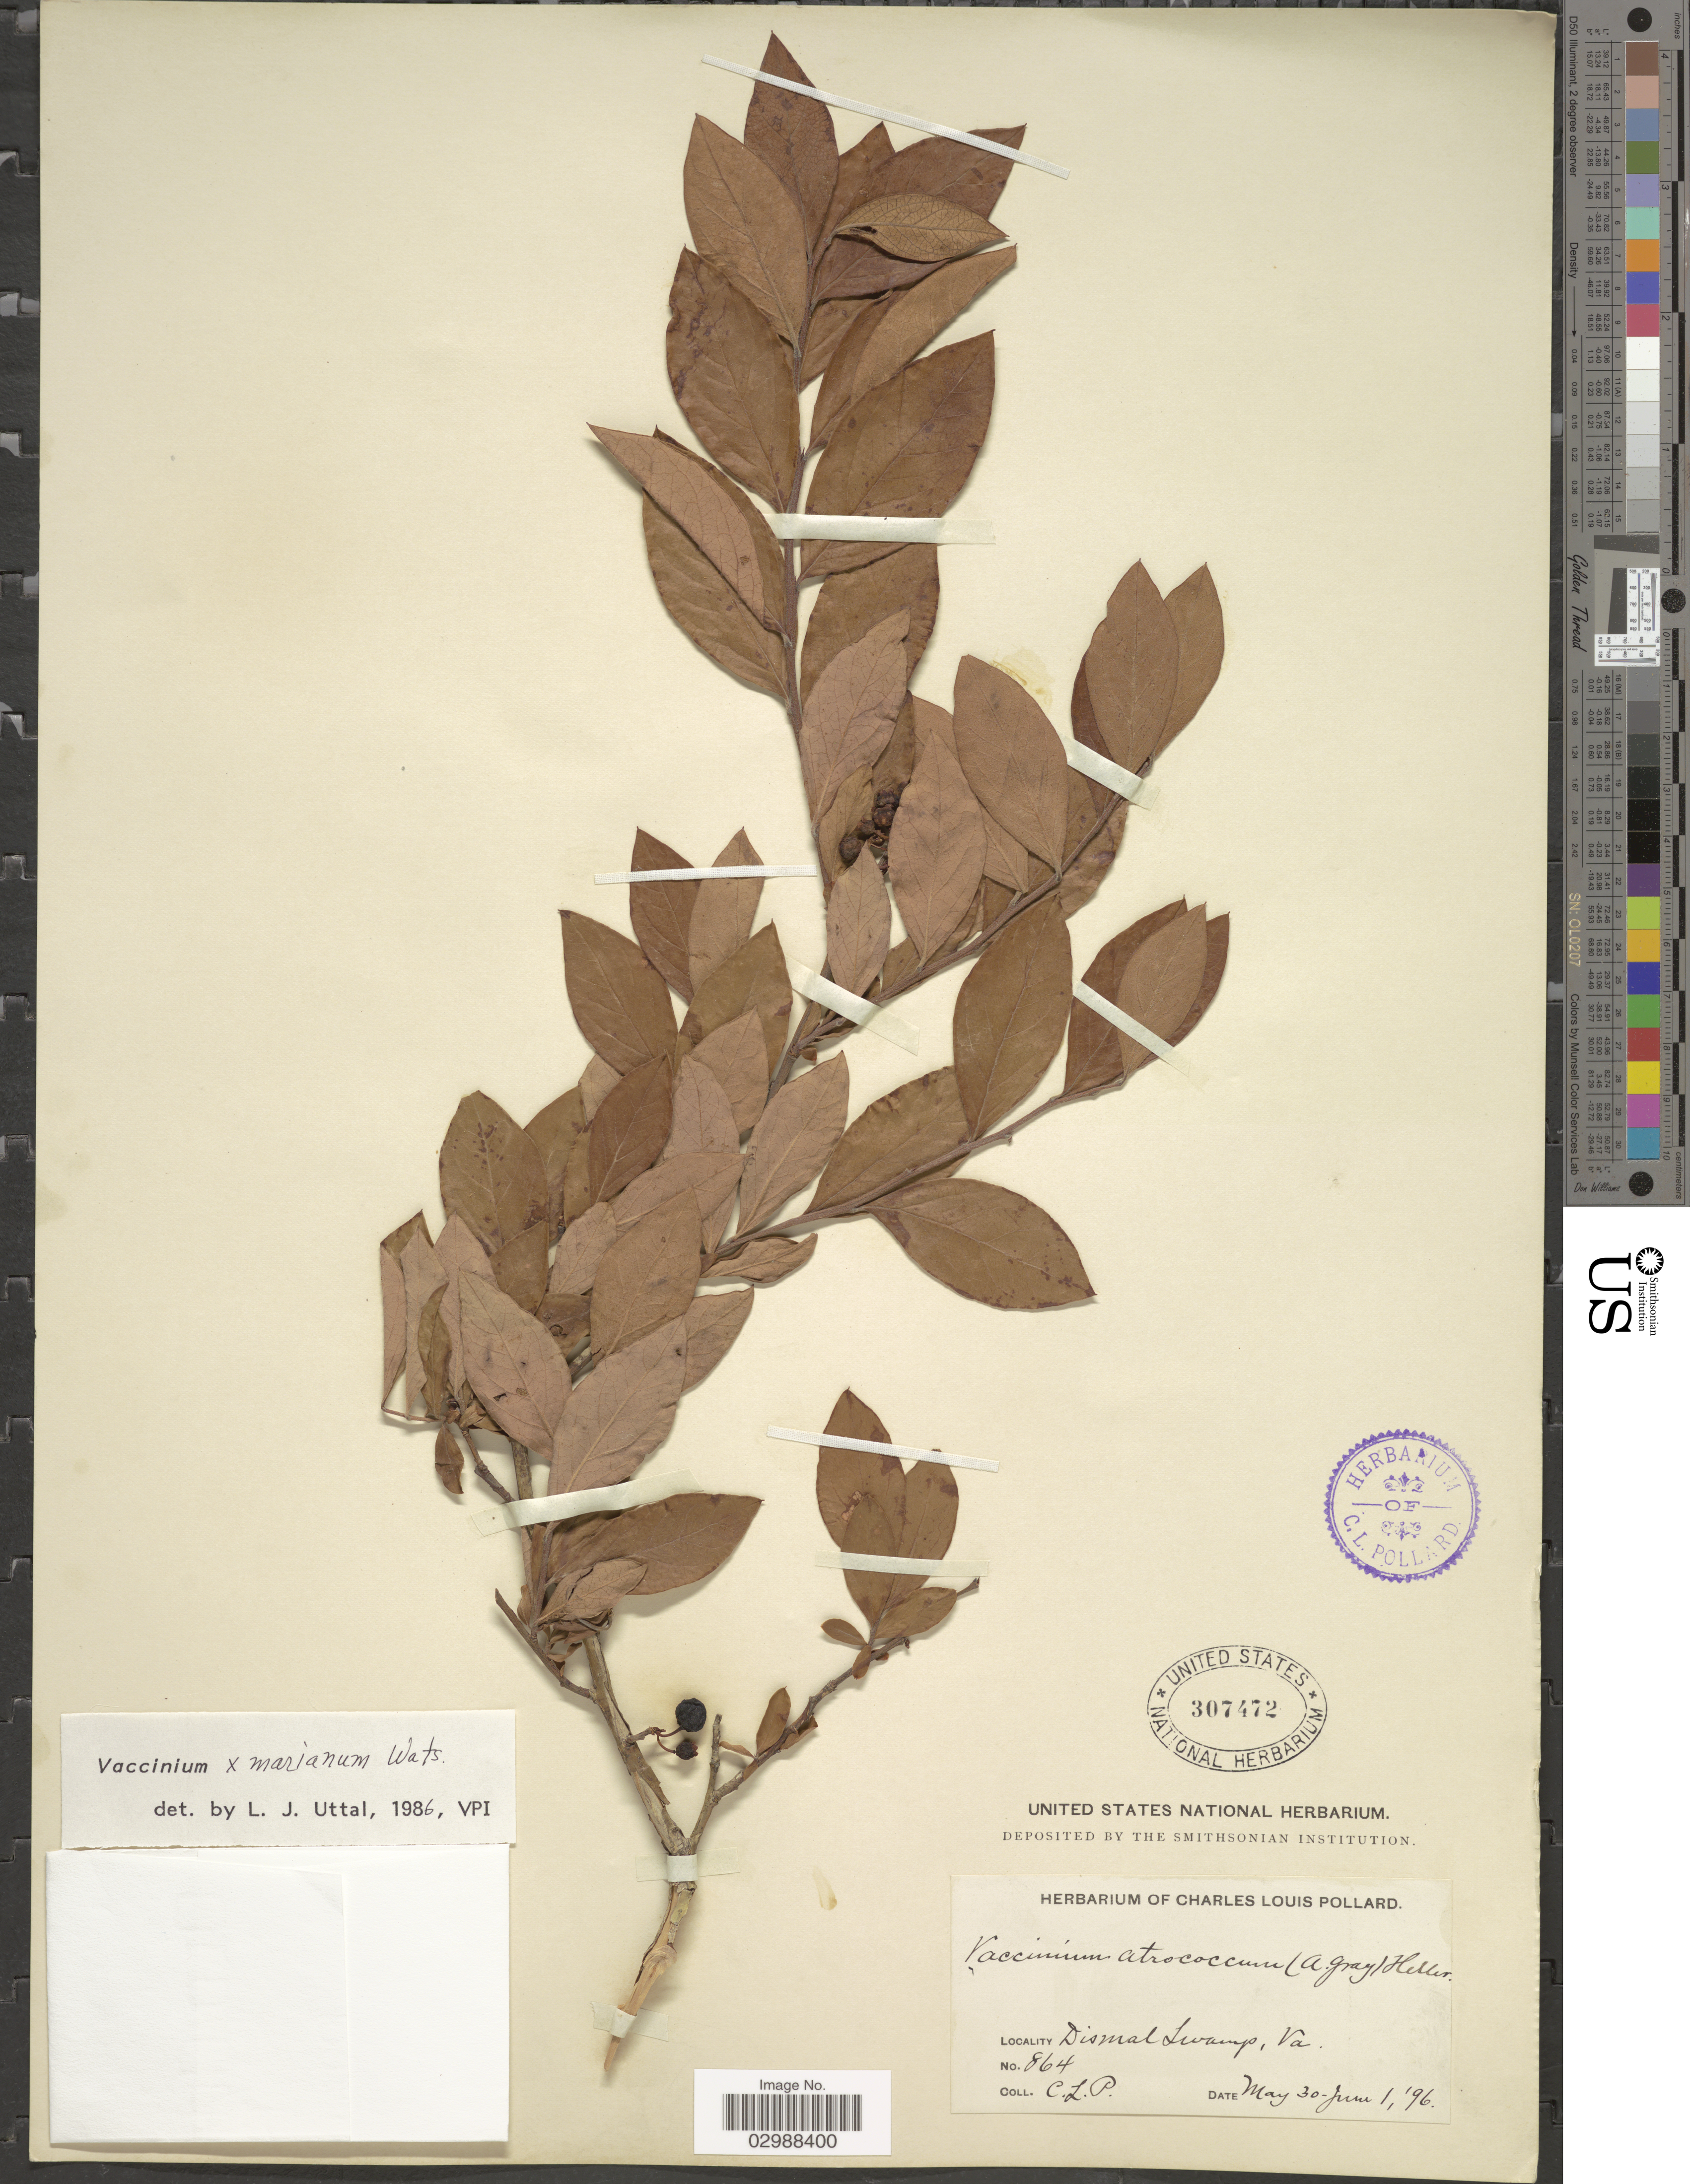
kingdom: Plantae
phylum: Tracheophyta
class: Magnoliopsida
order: Ericales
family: Ericaceae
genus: Vaccinium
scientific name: Vaccinium x marianum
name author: P. Watson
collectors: C. L. Pollard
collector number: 864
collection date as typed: Transcribed d/m/y: 30/5/96 to 1/6/96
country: United States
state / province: Virginia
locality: Dismal Swamp.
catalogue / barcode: US 307472